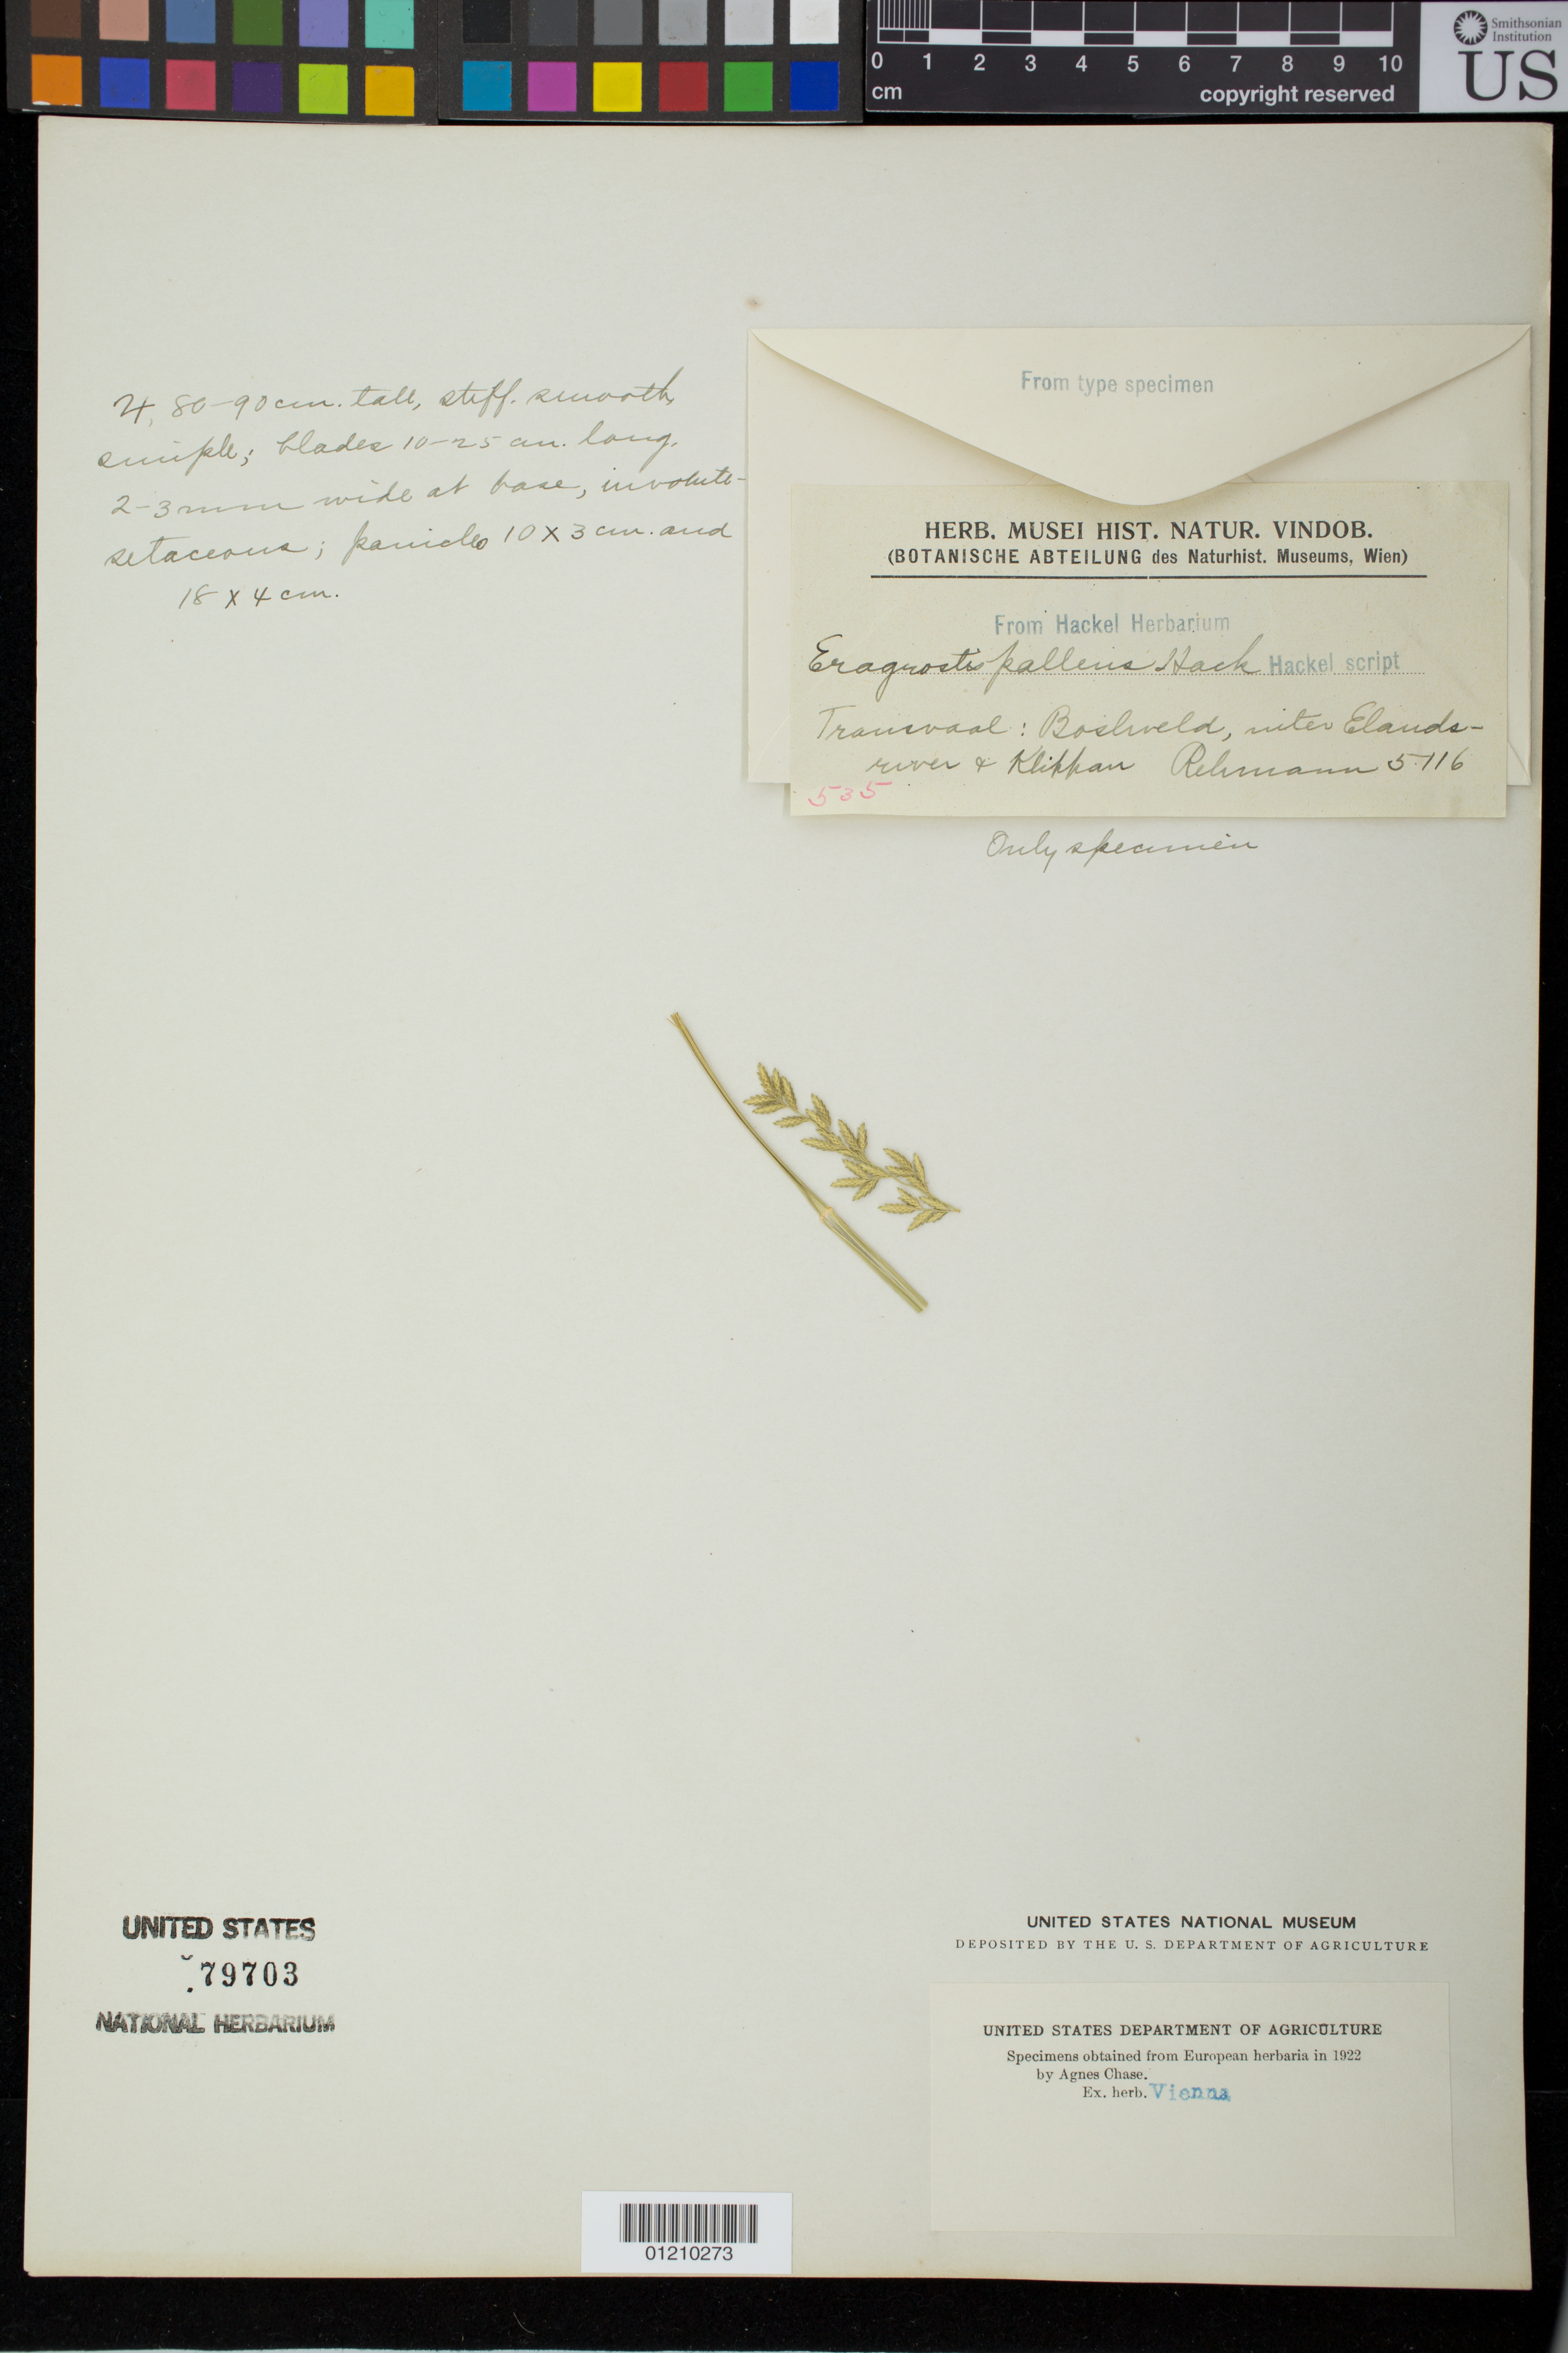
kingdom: Plantae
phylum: Tracheophyta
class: Liliopsida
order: Poales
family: Poaceae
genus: Eragrostis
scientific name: Eragrostis pallens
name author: Hack.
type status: Type Collection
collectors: A. Rehmann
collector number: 5116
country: South Africa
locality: Boshveld inter Elandsriver et Klippan. Transvaal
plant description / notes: Fragmentary material of type specimen ex herb. Vienna.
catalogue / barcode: US 79703